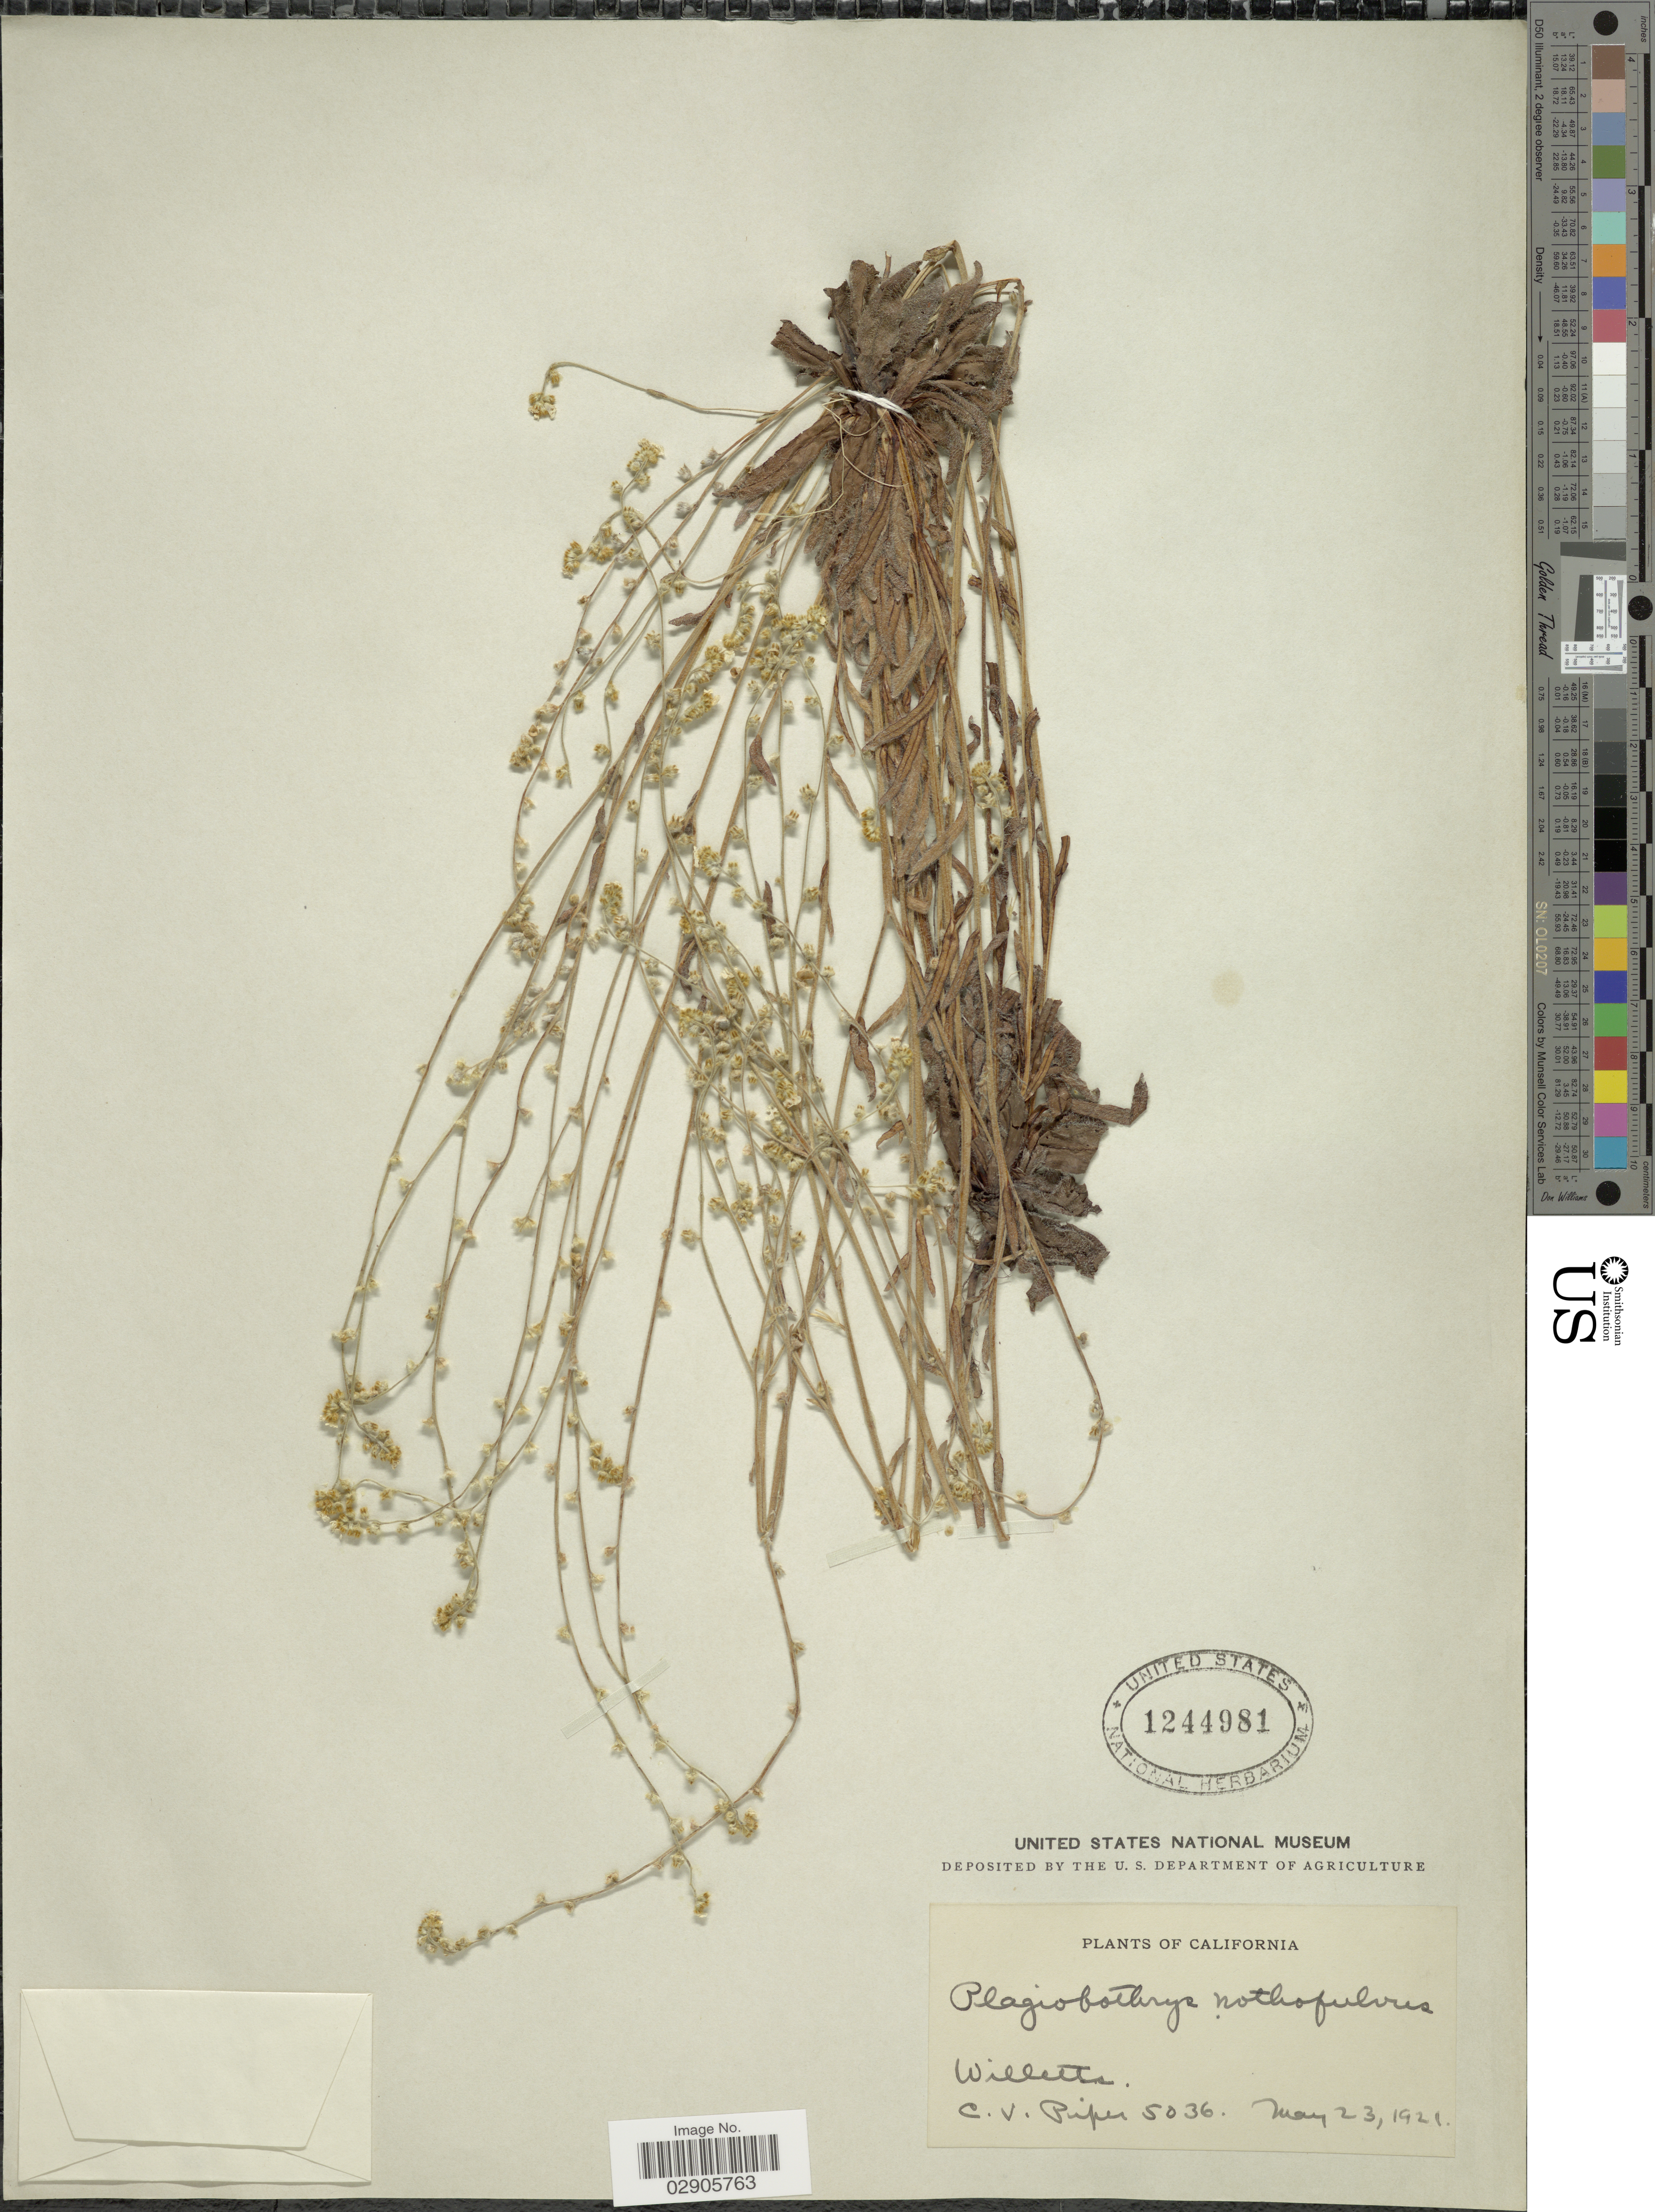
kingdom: Plantae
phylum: Tracheophyta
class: Magnoliopsida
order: Boraginales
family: Boraginaceae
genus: Plagiobothrys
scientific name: Plagiobothrys nothofulvus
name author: (A. Gray) A. Gray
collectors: C. V. Piper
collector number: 5036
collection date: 1921-05-23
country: United States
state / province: California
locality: Willitts.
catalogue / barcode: US 1244981